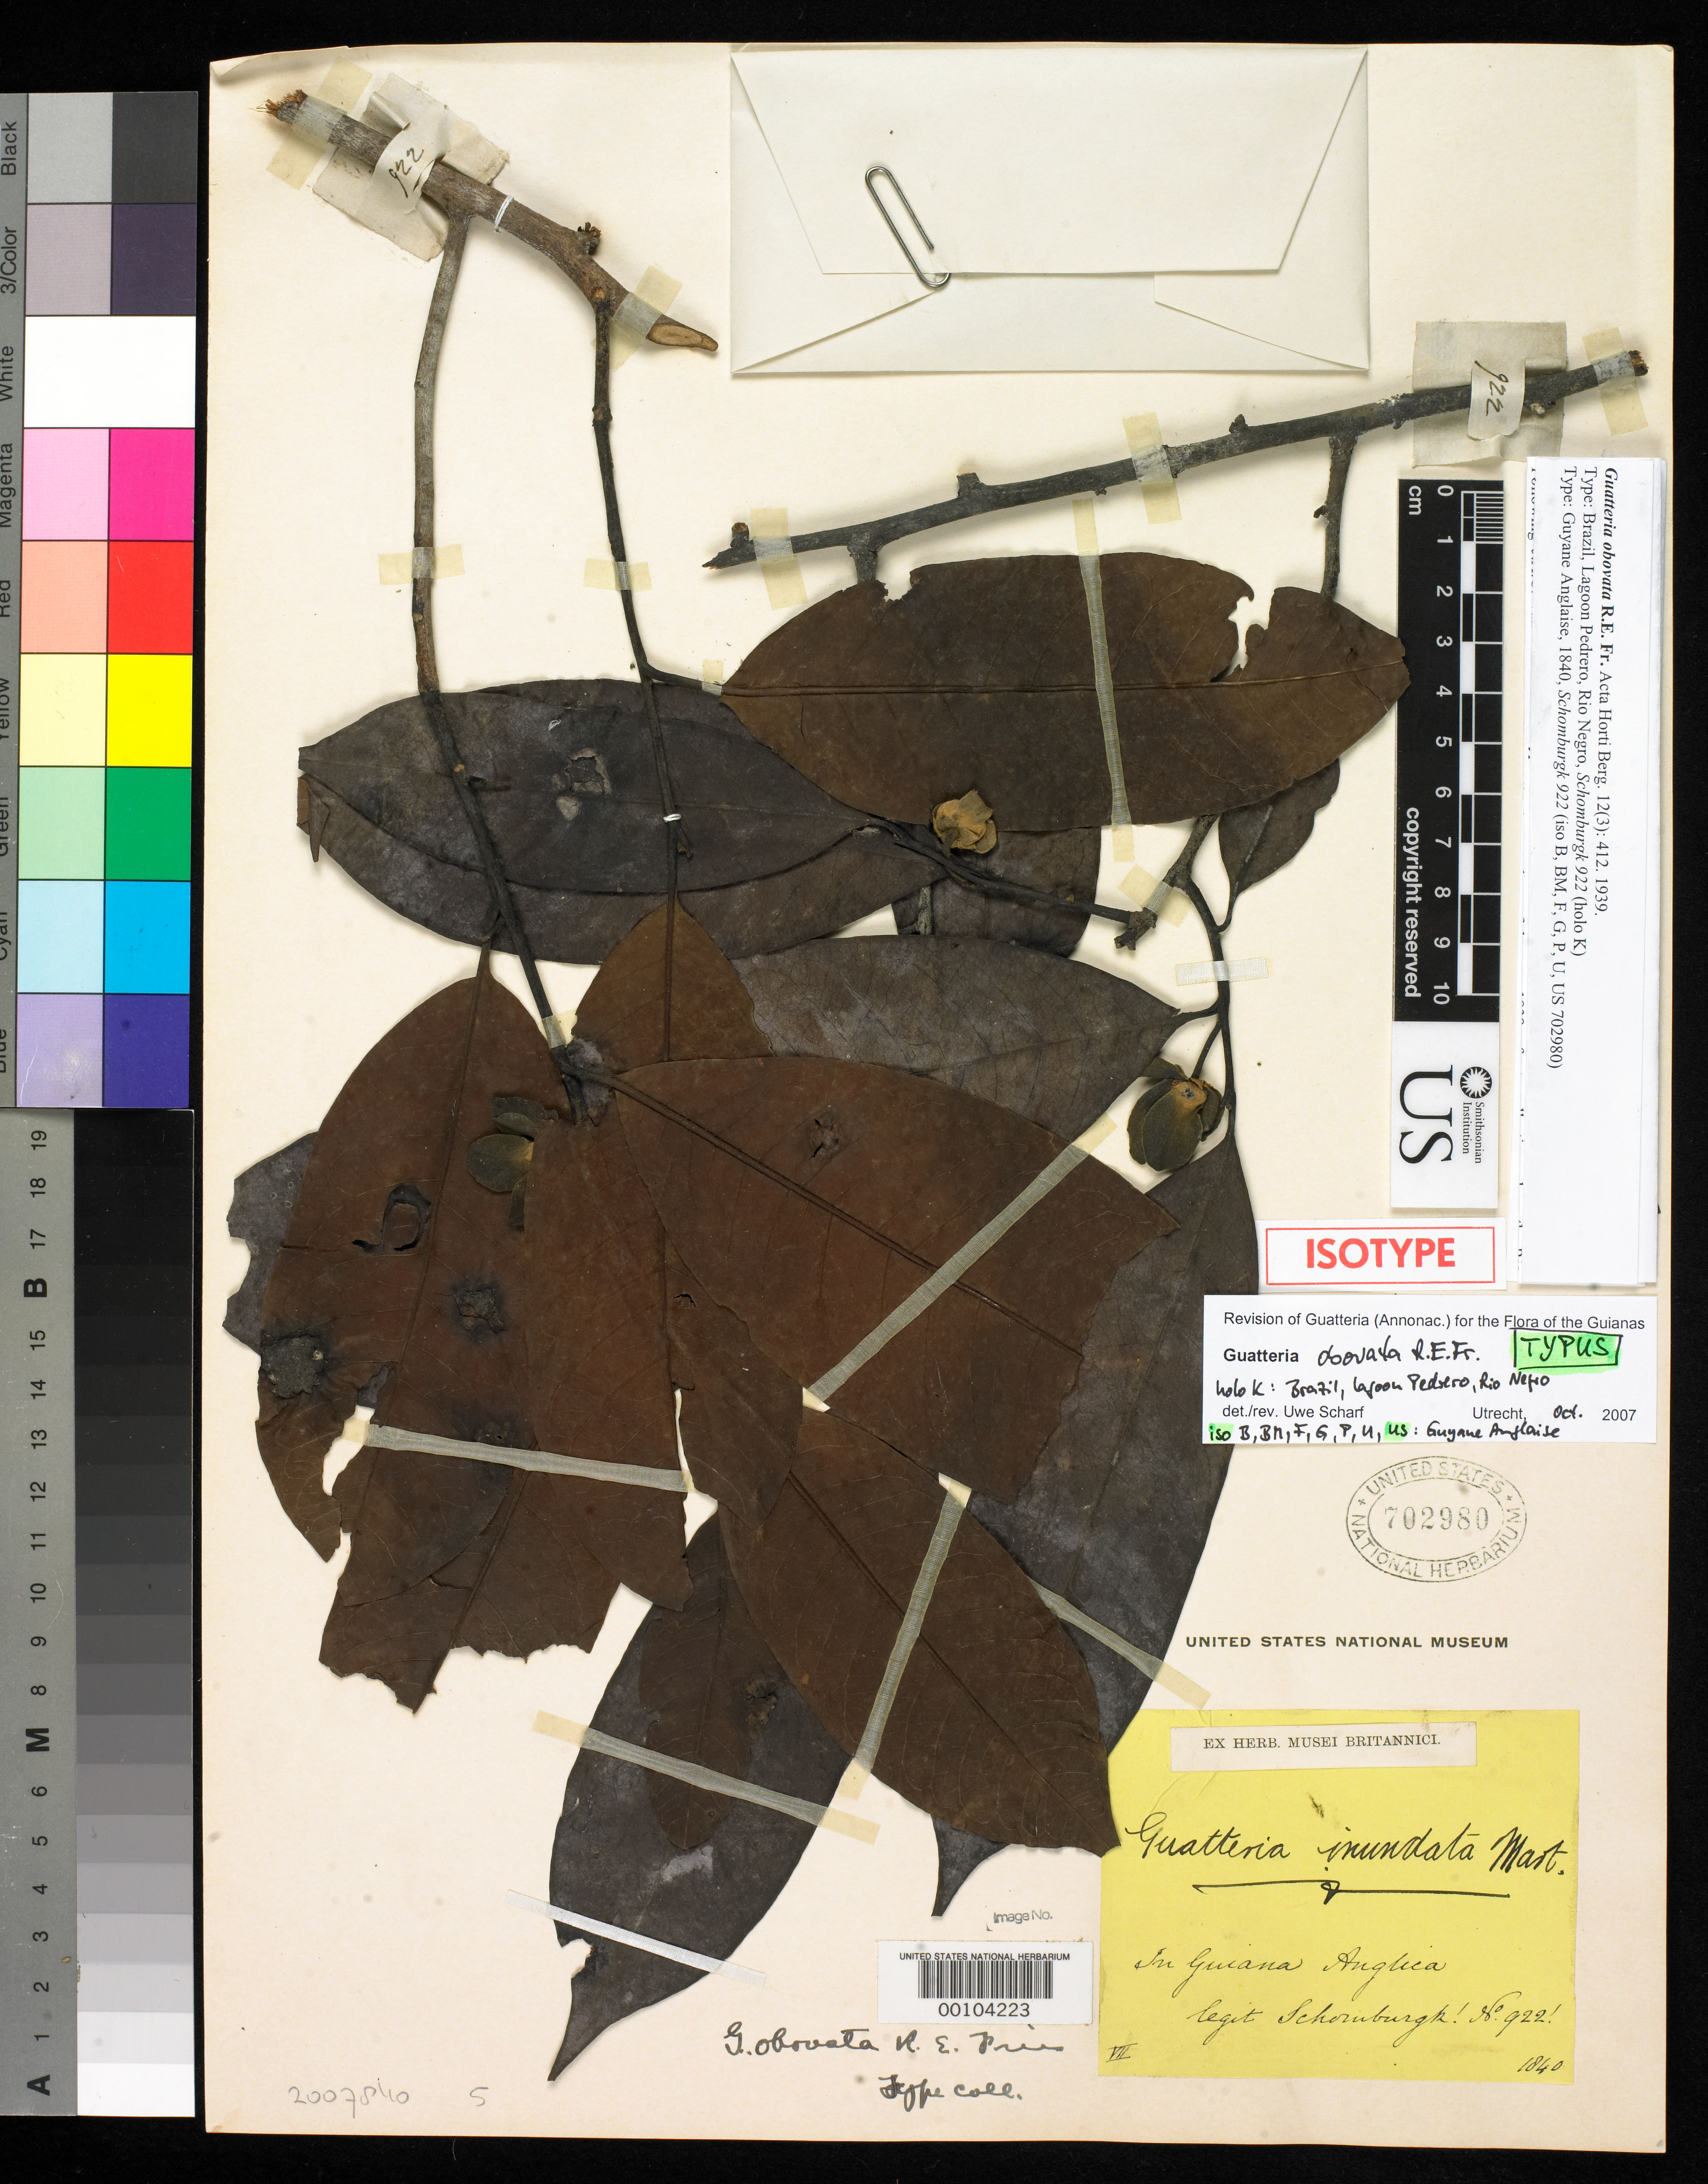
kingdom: Plantae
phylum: Tracheophyta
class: Magnoliopsida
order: Magnoliales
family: Annonaceae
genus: Guatteria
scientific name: Guatteria obovata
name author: R.E. Fr.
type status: Isotype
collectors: R. H. Schomburgk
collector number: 922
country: Guyana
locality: British Guiana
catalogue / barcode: US 702980